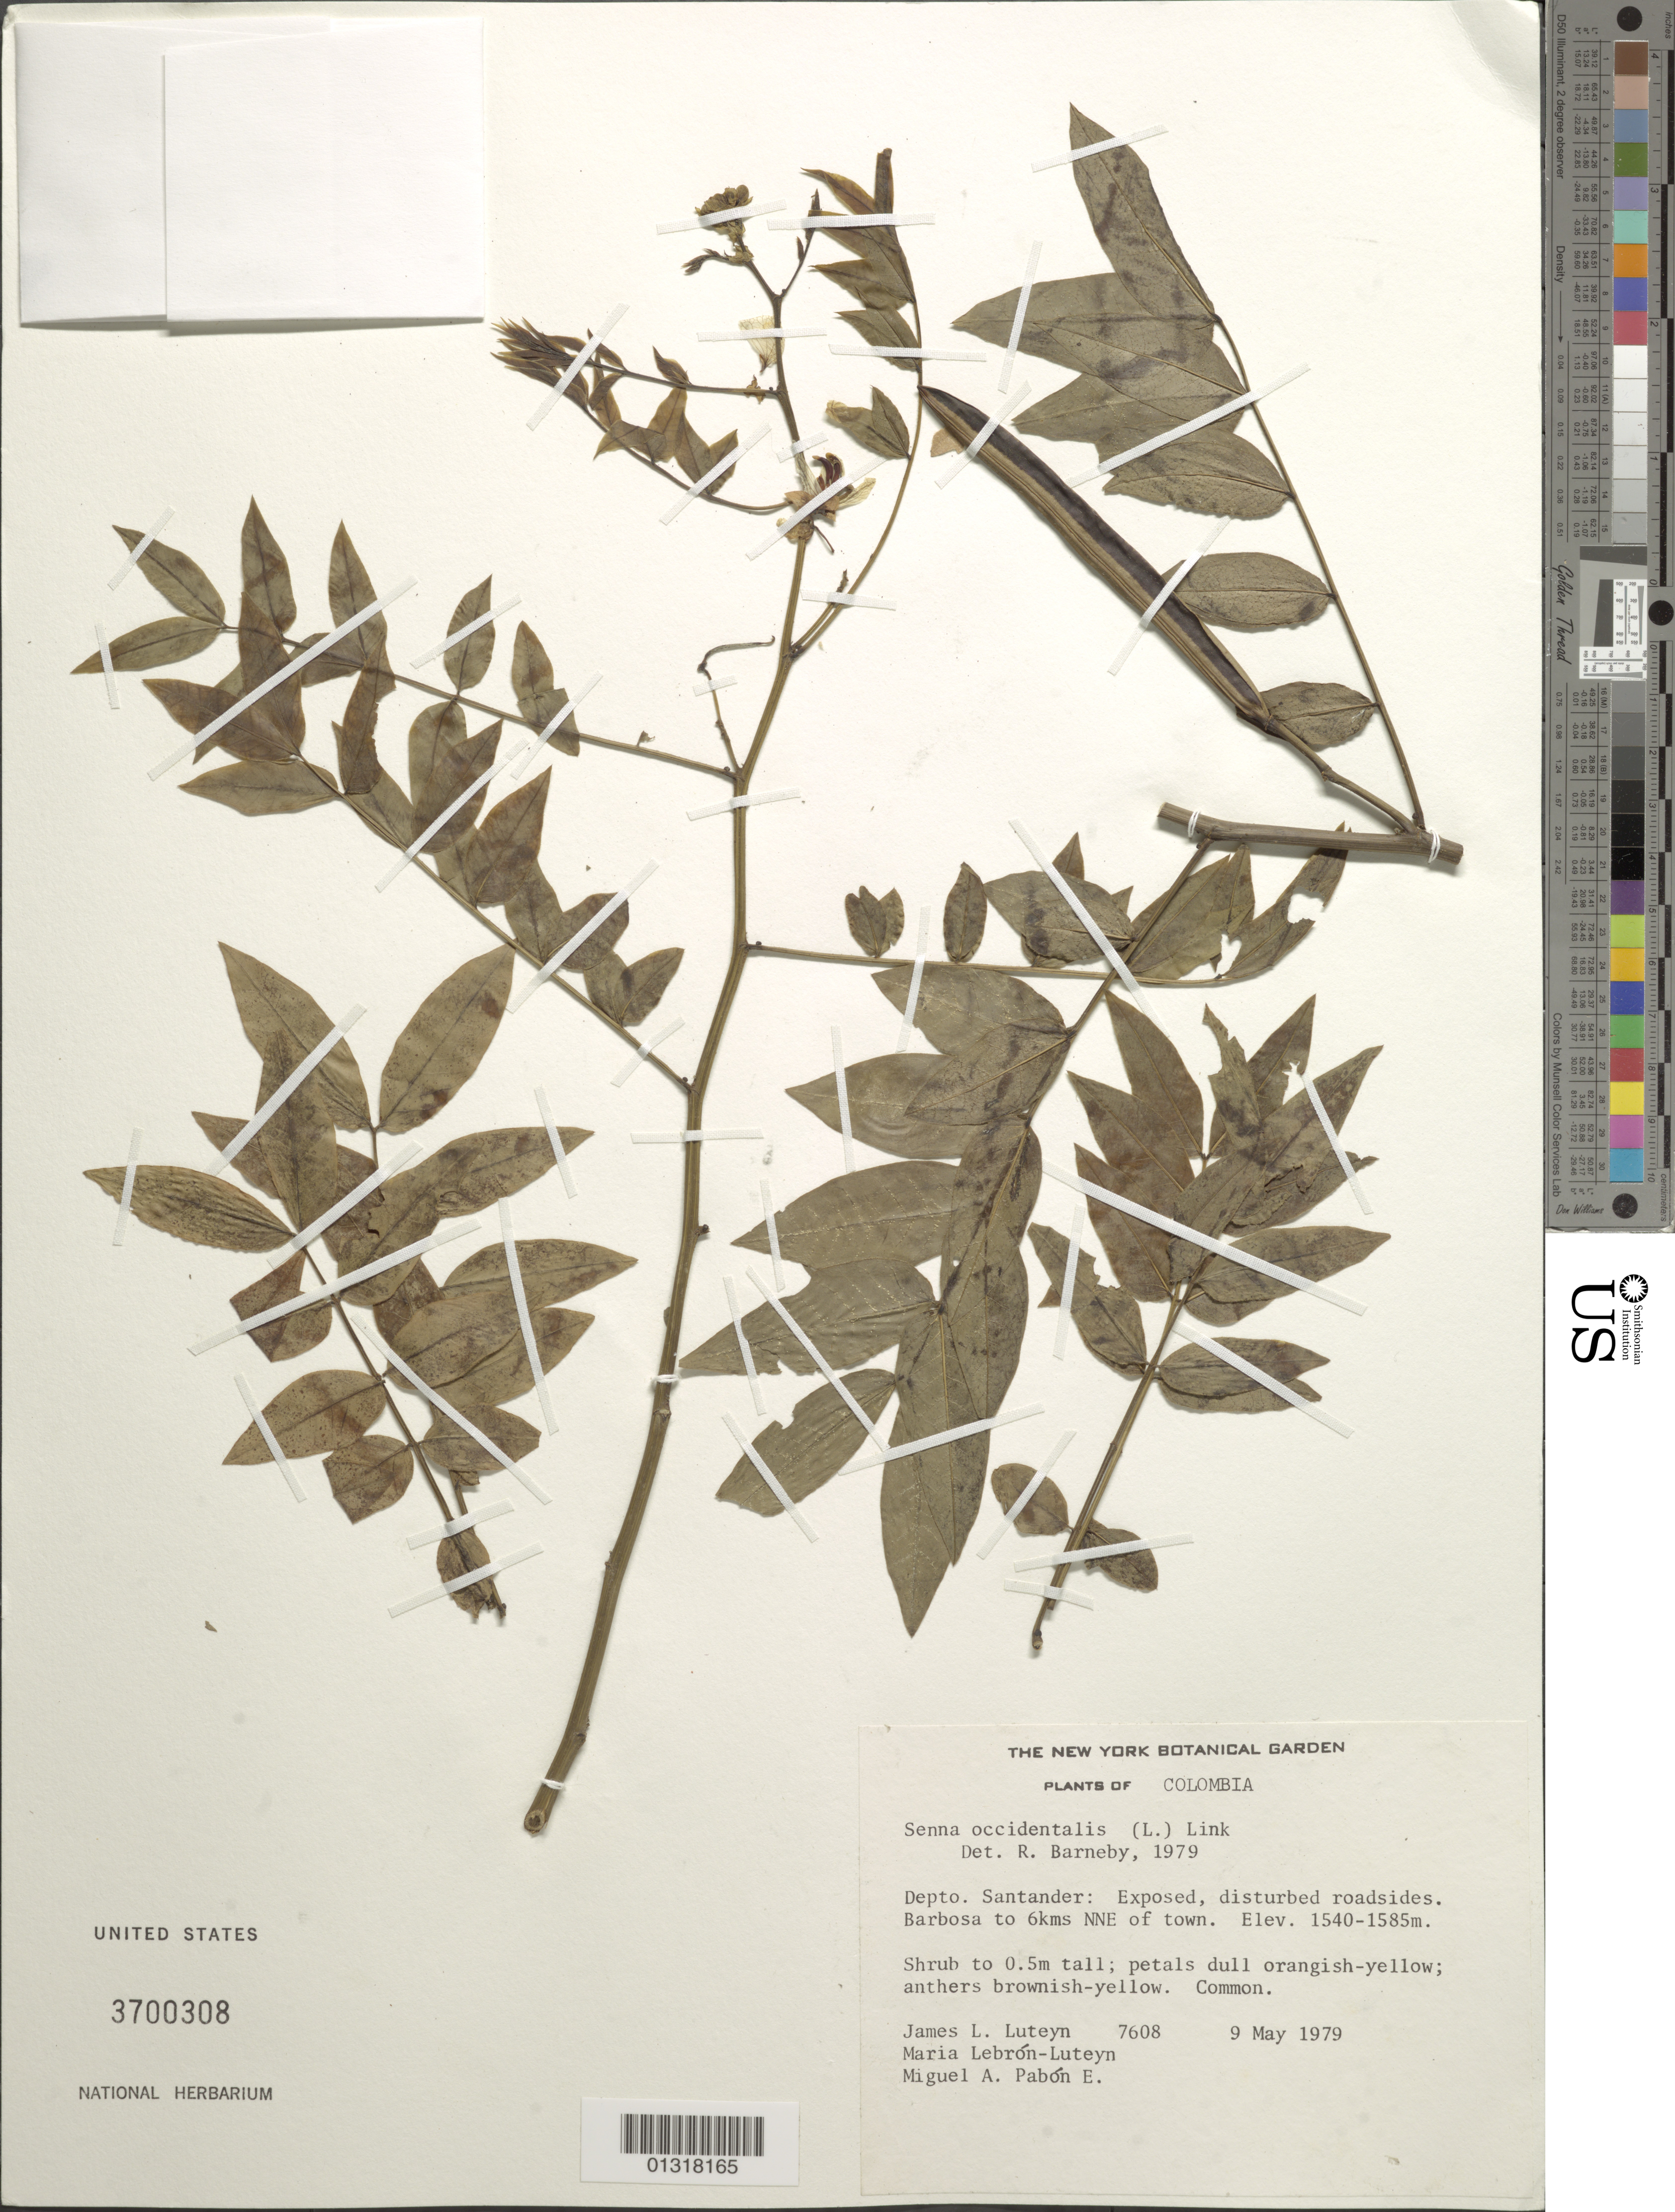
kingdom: Plantae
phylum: Tracheophyta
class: Magnoliopsida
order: Fabales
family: Fabaceae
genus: Senna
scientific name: Senna occidentalis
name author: (L.) Link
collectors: J. L. Luteyn, M. L. Lebrón-Luteyn & M. A. Pabon E.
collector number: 7608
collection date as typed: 09 May 1979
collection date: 1979-05-09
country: Colombia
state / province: Santander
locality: Barbosa to 6 km NNE of town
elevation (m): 1540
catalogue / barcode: US 3700308